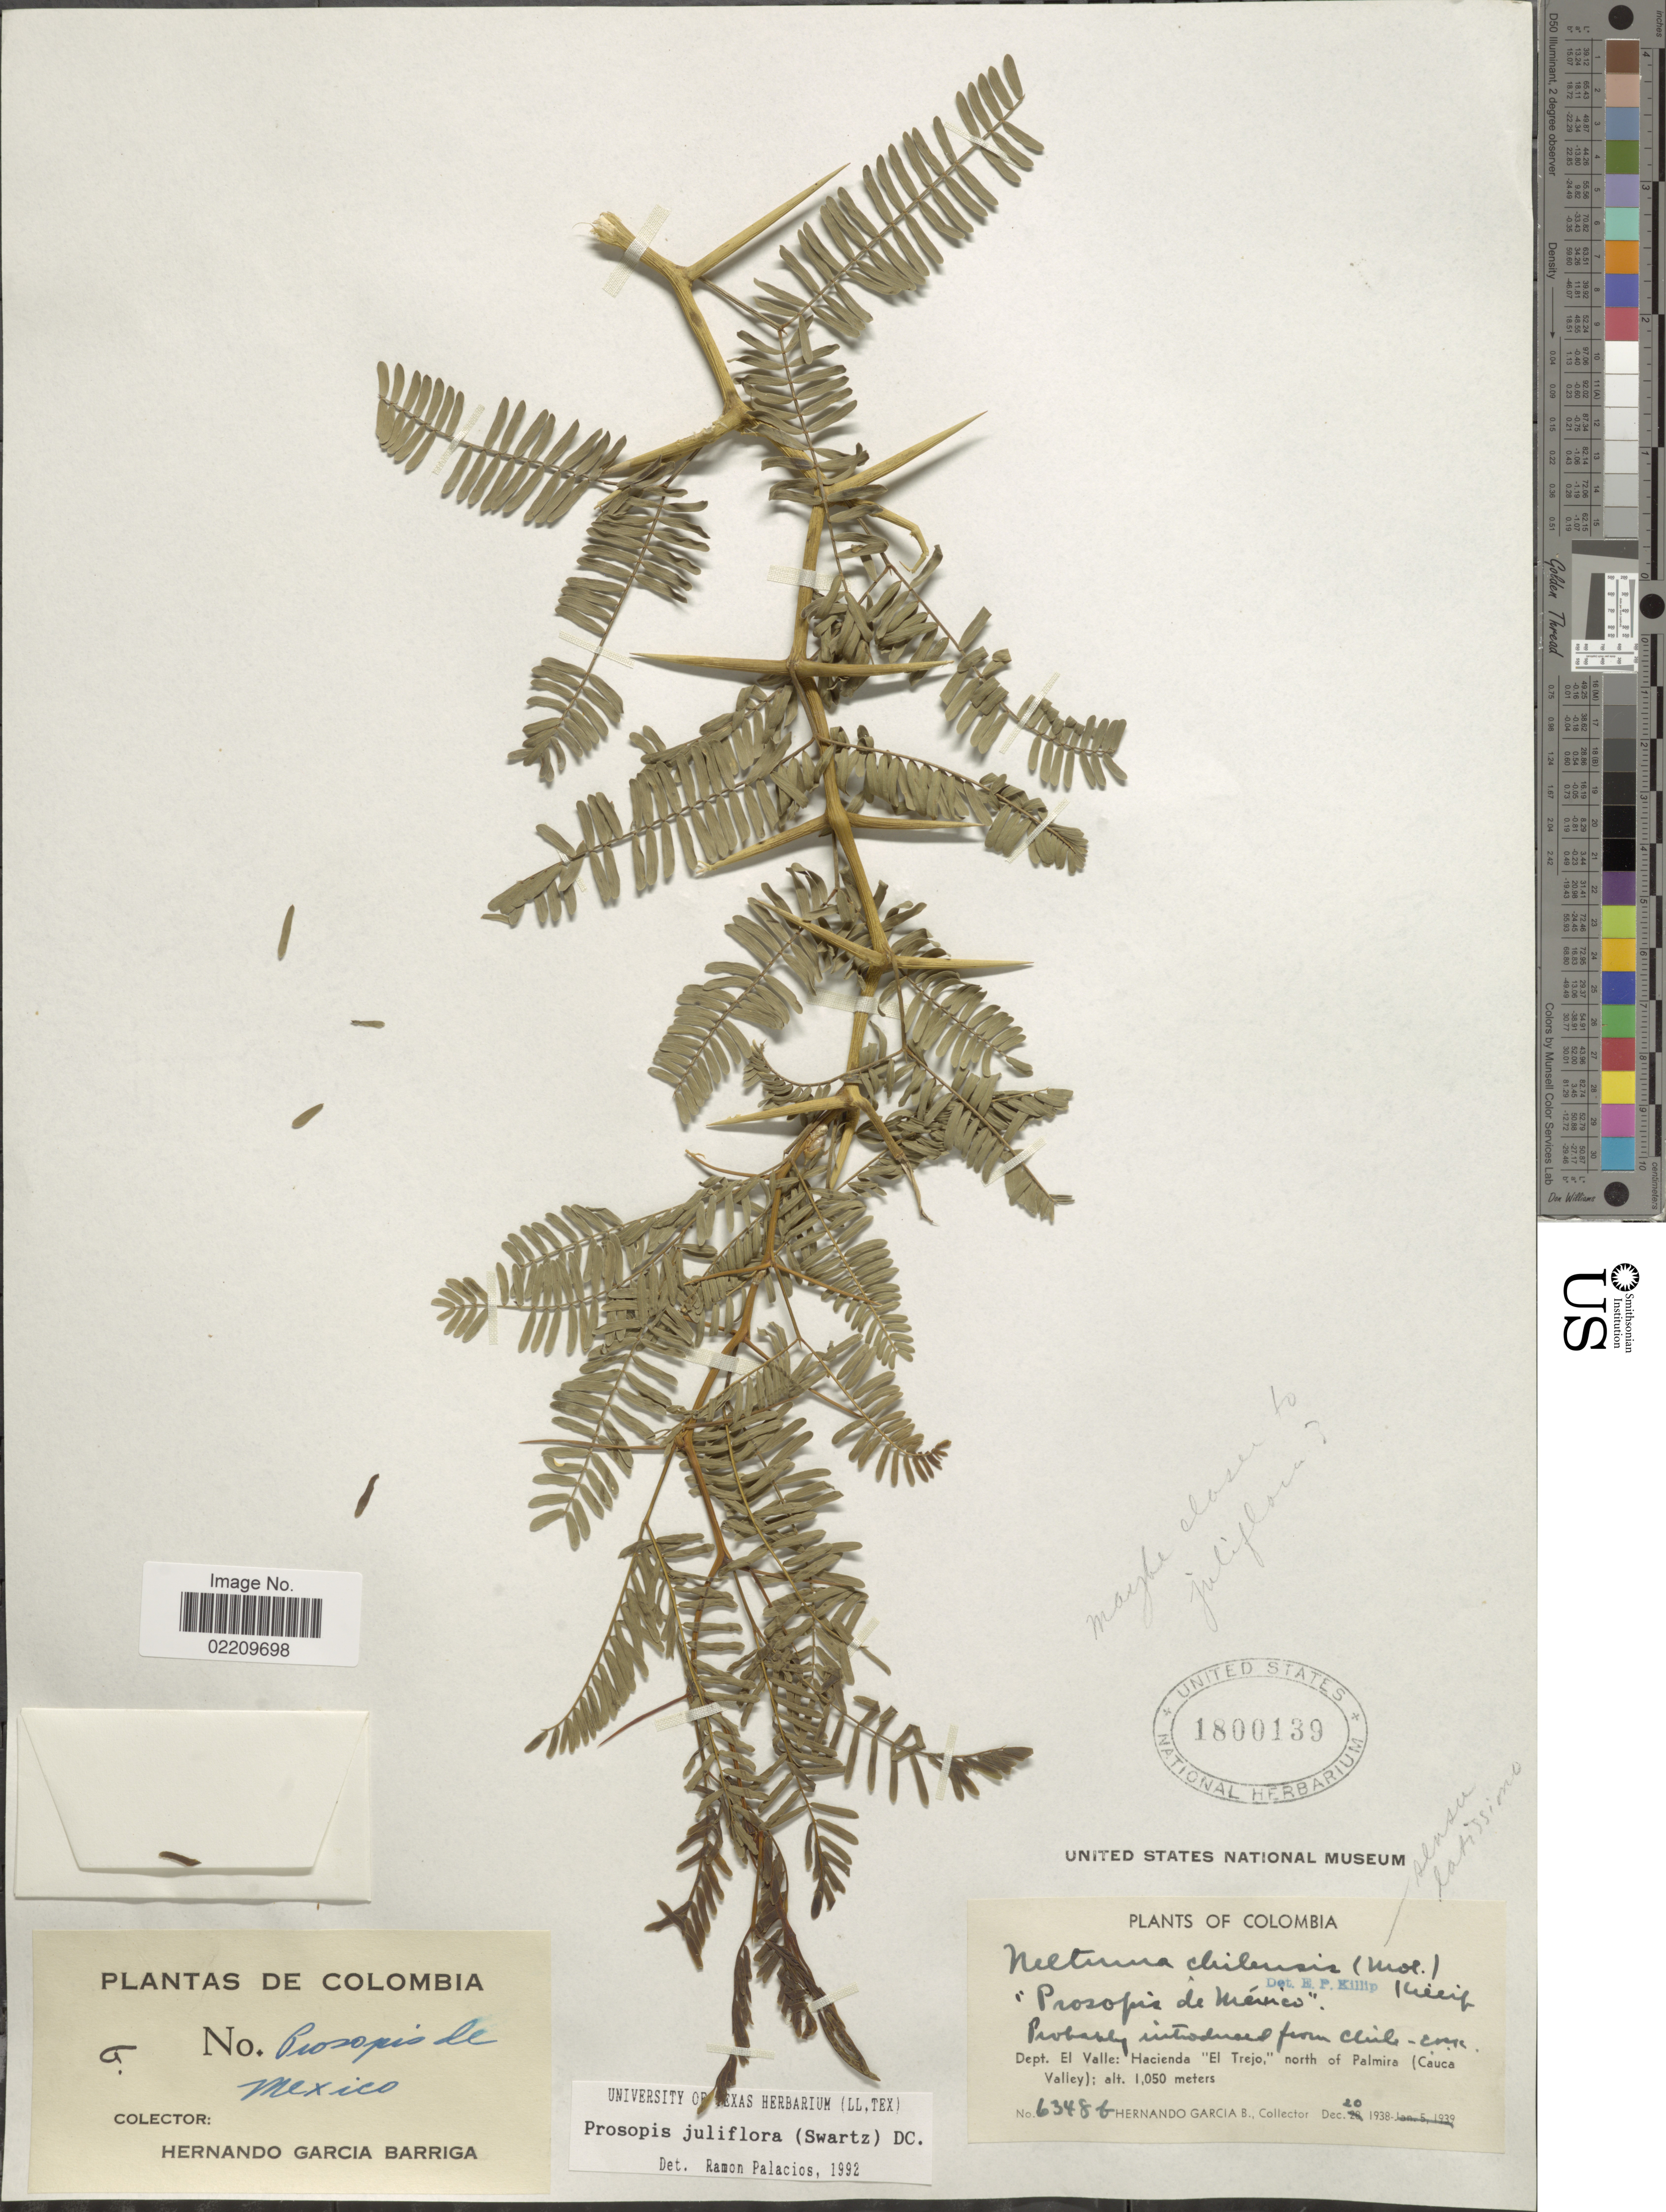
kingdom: Plantae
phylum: Tracheophyta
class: Magnoliopsida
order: Fabales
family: Fabaceae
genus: Neltuma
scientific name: Neltuma juliflora var. juliflora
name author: (Sw.) Raf.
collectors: H. García Barriga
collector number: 6348b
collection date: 1938-12-20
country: Colombia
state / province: Valle del Cauca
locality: Dept. El Valle: Hacienda "El Trejo", north of Palmira (Cauca Valley)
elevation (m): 1050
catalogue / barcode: US 1800139